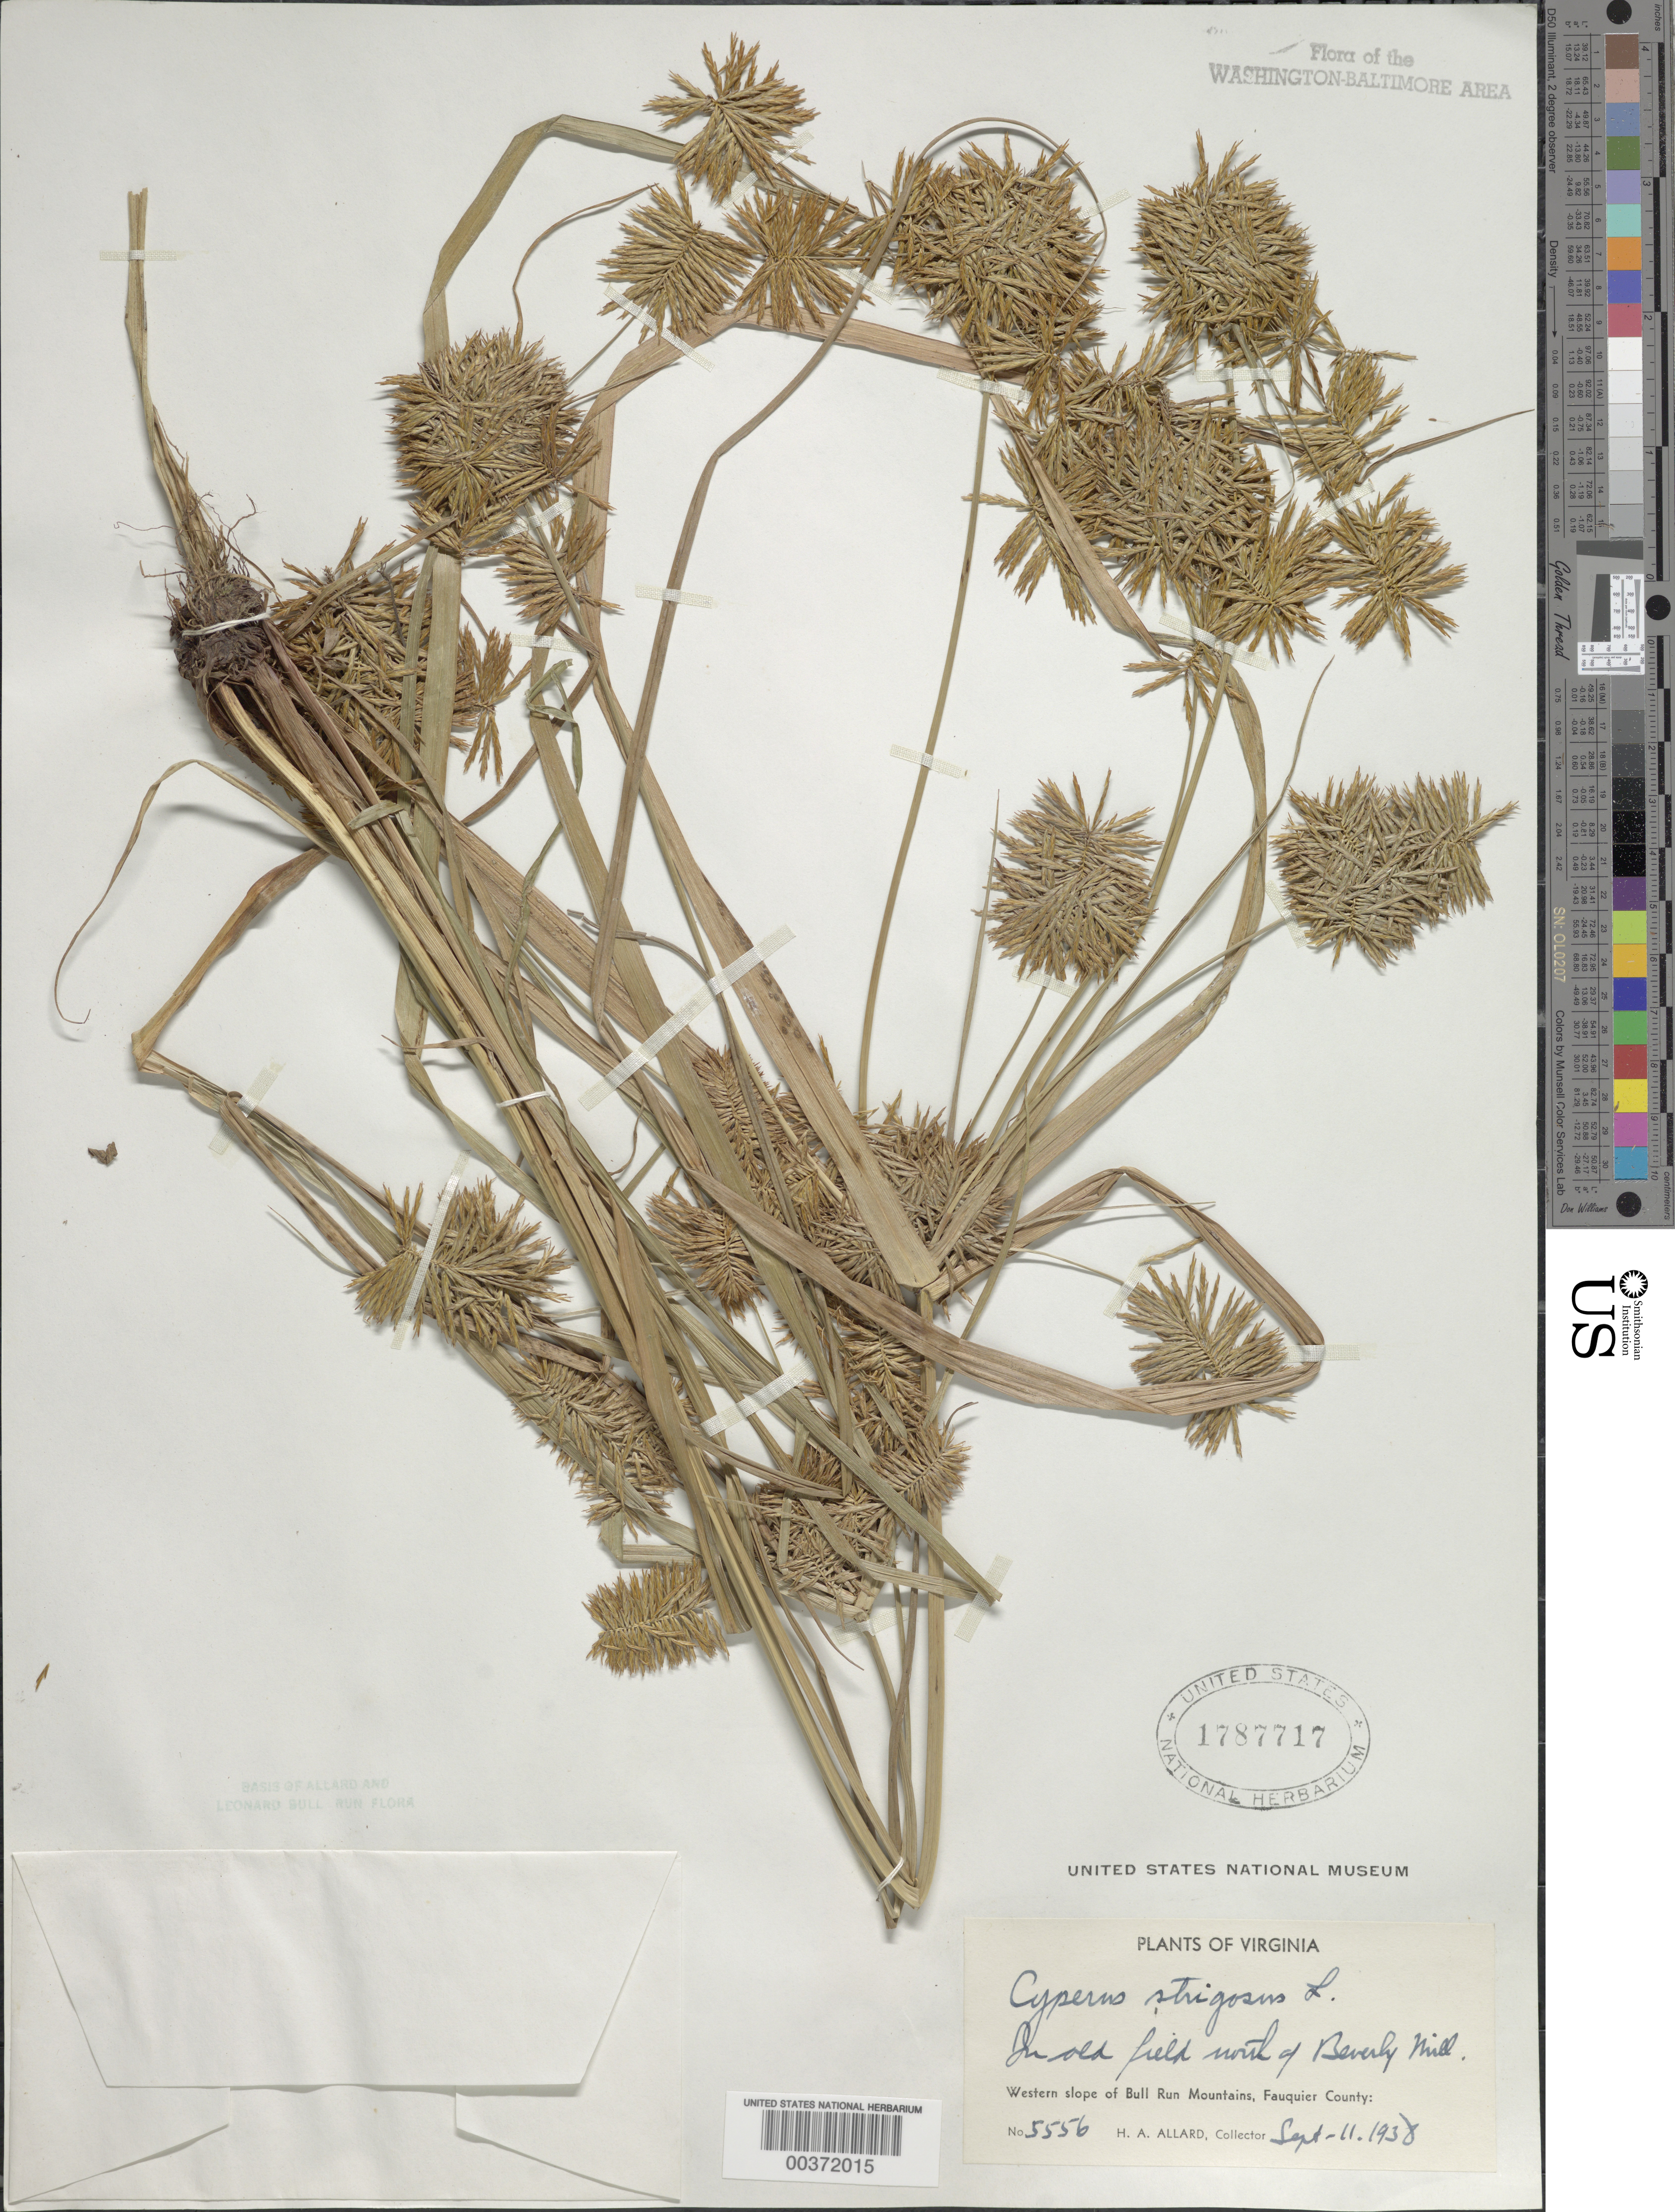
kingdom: Plantae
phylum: Tracheophyta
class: Liliopsida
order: Poales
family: Cyperaceae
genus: Cyperus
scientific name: Cyperus strigosus L.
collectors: H. A. Allard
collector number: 5556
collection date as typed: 11 Sep 1938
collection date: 1938-09-11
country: United States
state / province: Virginia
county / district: Fauquier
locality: North of Beverley Mill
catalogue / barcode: US 1787717